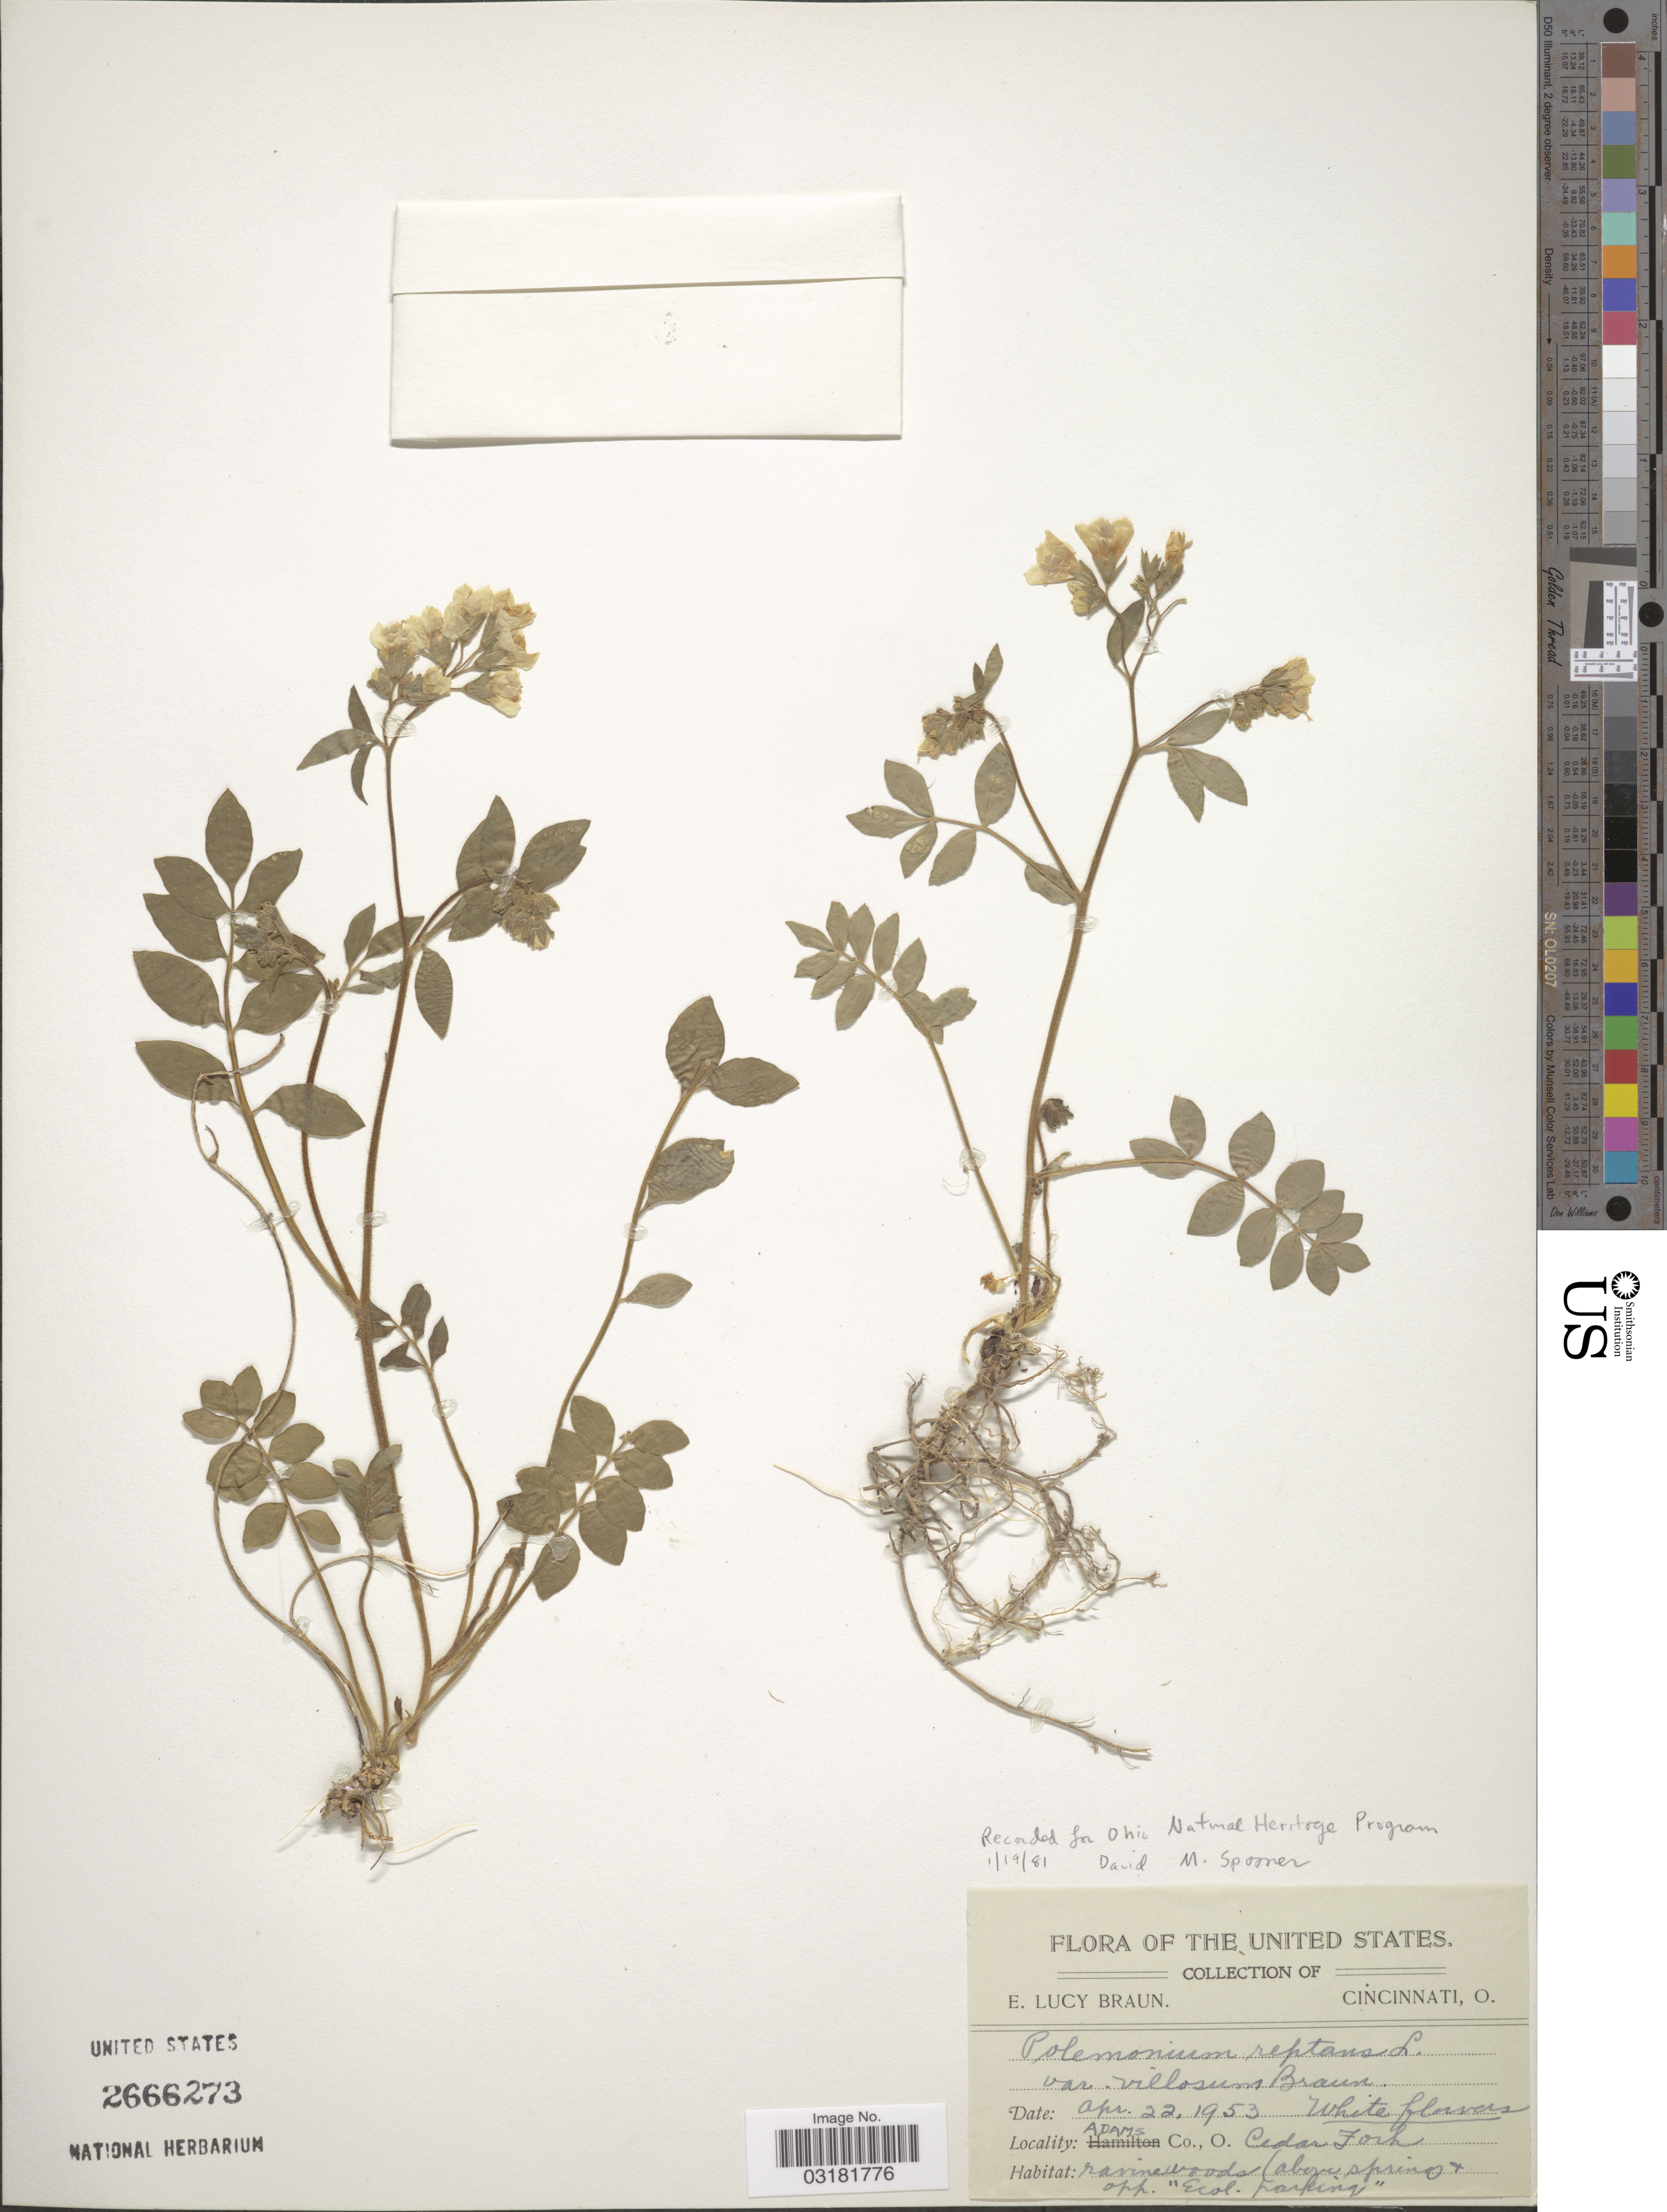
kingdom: Plantae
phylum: Tracheophyta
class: Magnoliopsida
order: Ericales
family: Polemoniaceae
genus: Polemonium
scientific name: Polemonium reptans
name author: L.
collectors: E. L. Braun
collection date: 1953-04-22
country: United States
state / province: Ohio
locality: Adams Co., O. Cedar Fork.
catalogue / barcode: US 2666273